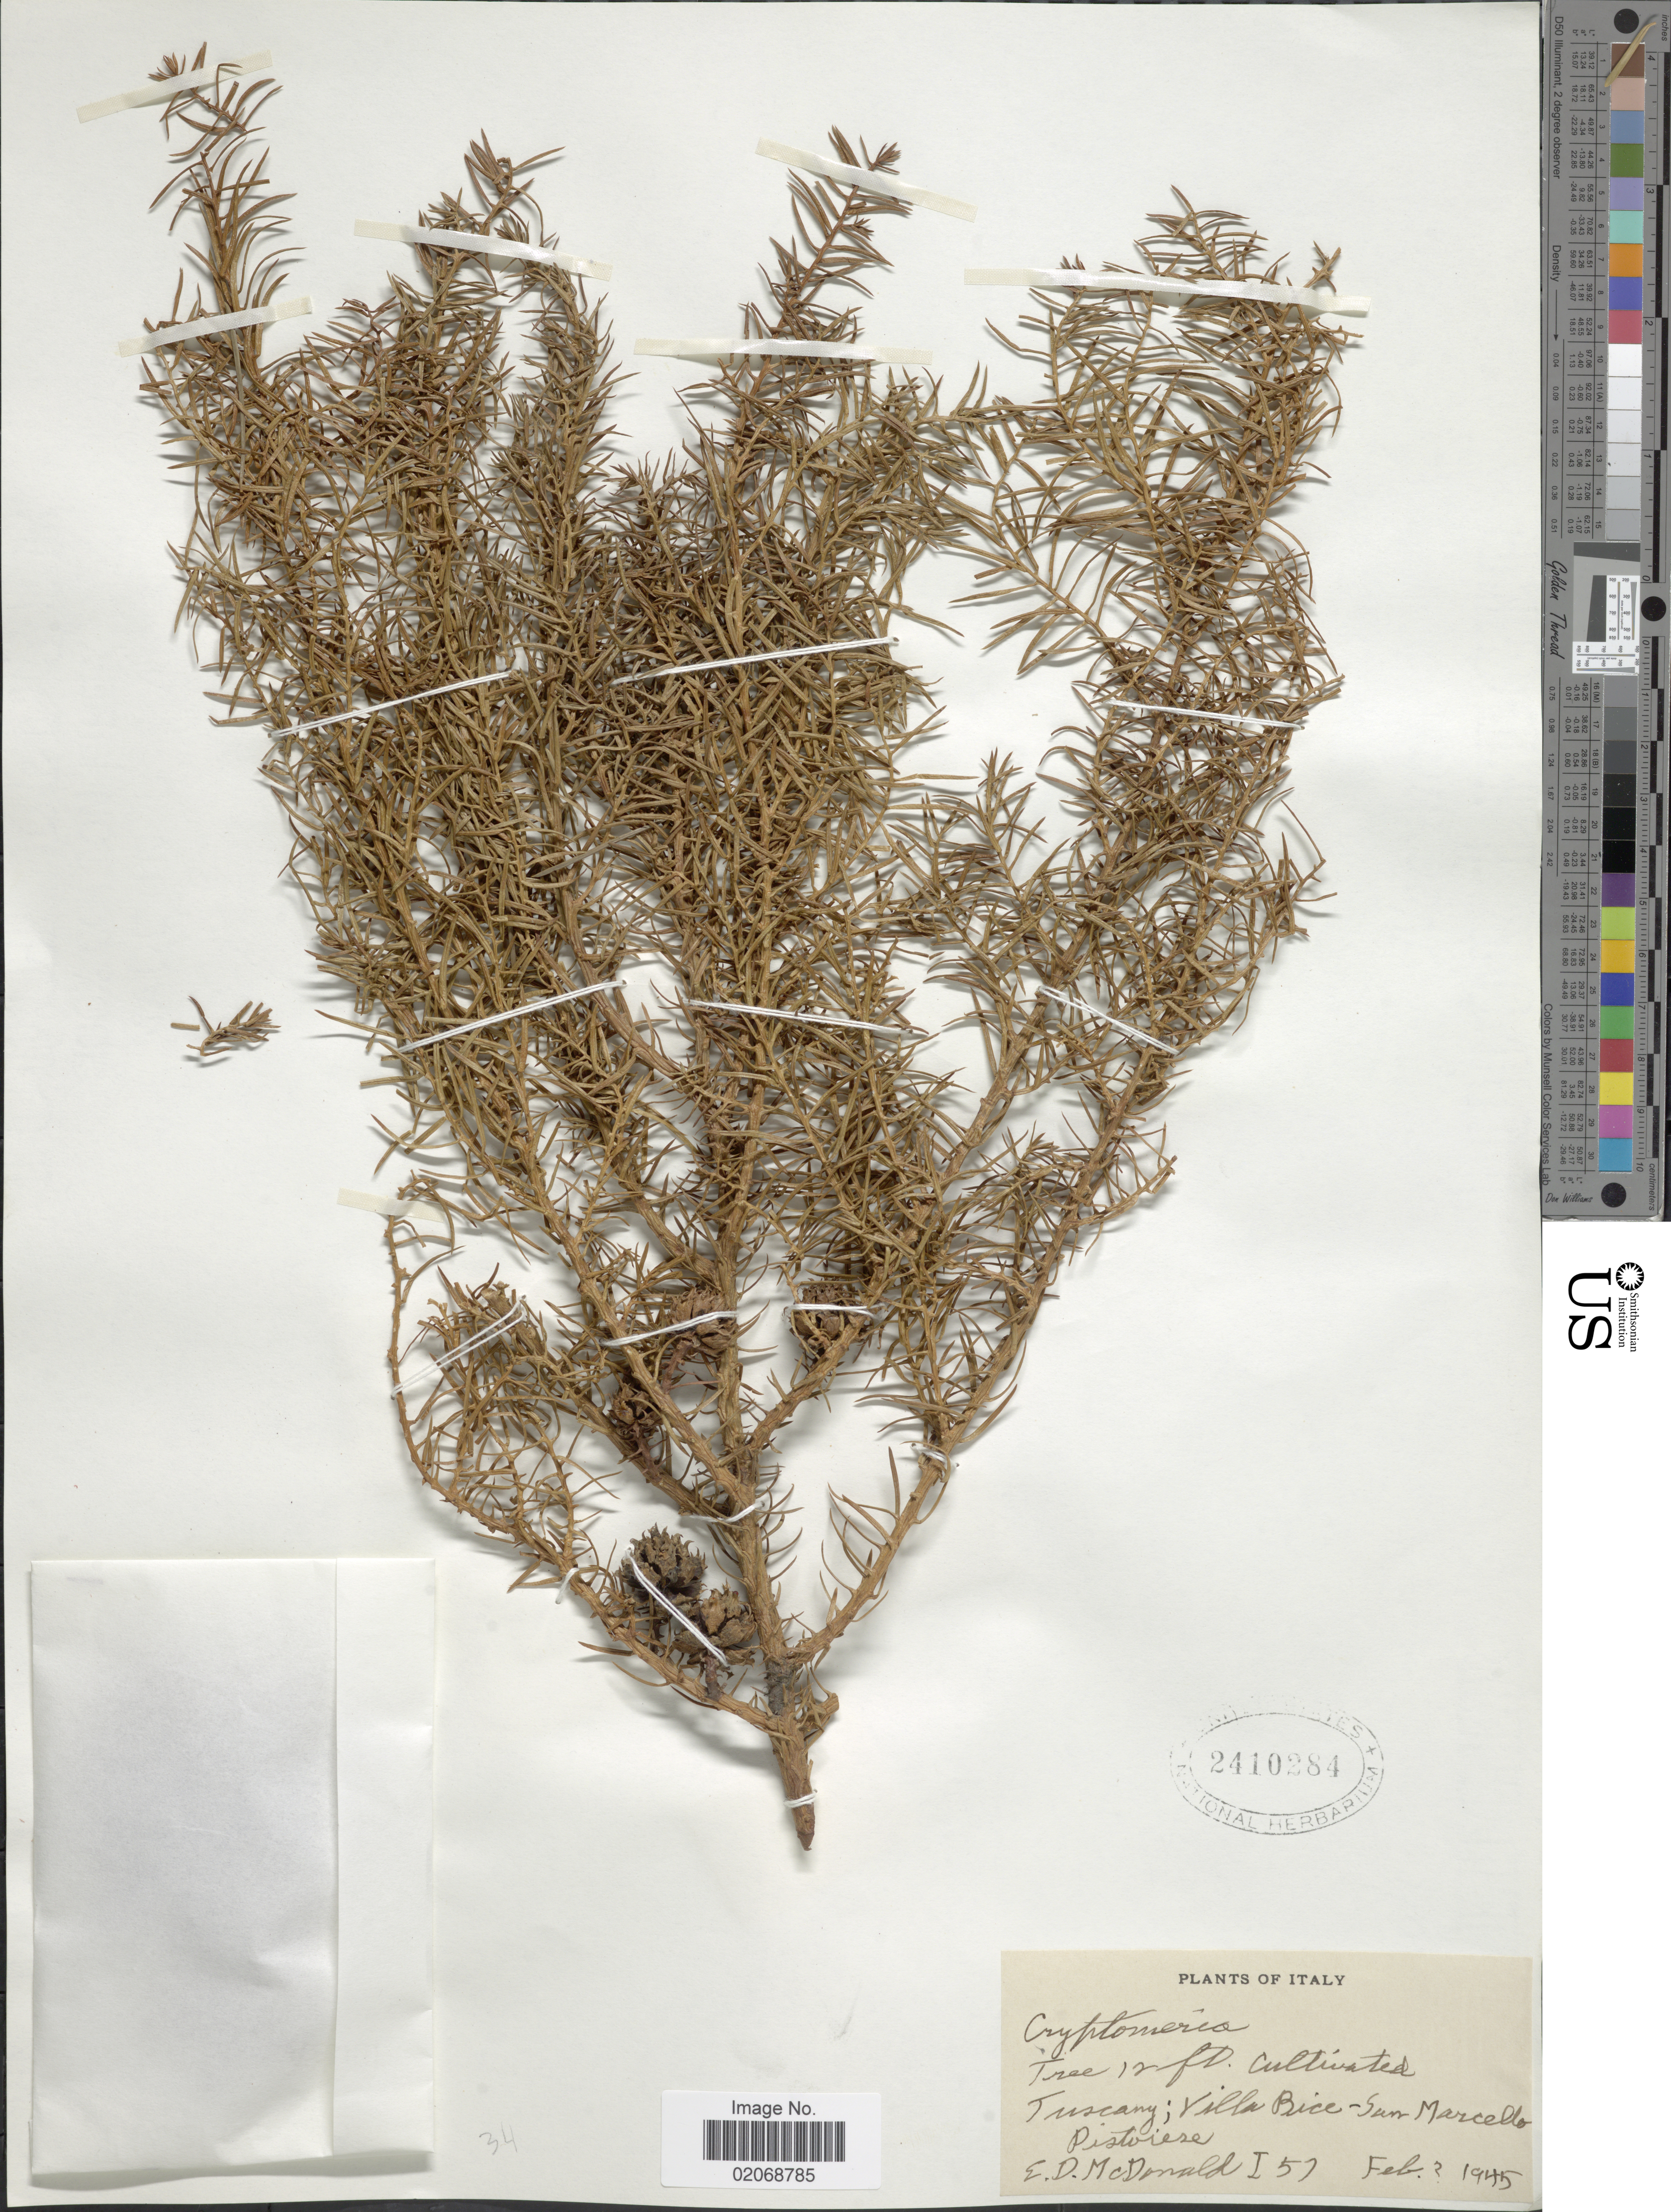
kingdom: Plantae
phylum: Tracheophyta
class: Pinopsida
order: Pinales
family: Cupressaceae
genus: Cryptomeria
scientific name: Cryptomeria sp.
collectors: E. D. McDonald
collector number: I 57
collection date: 1945-02-02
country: Italy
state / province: Tuscany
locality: Villa Bice-San Mercello Pistoieze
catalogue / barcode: US 2410284